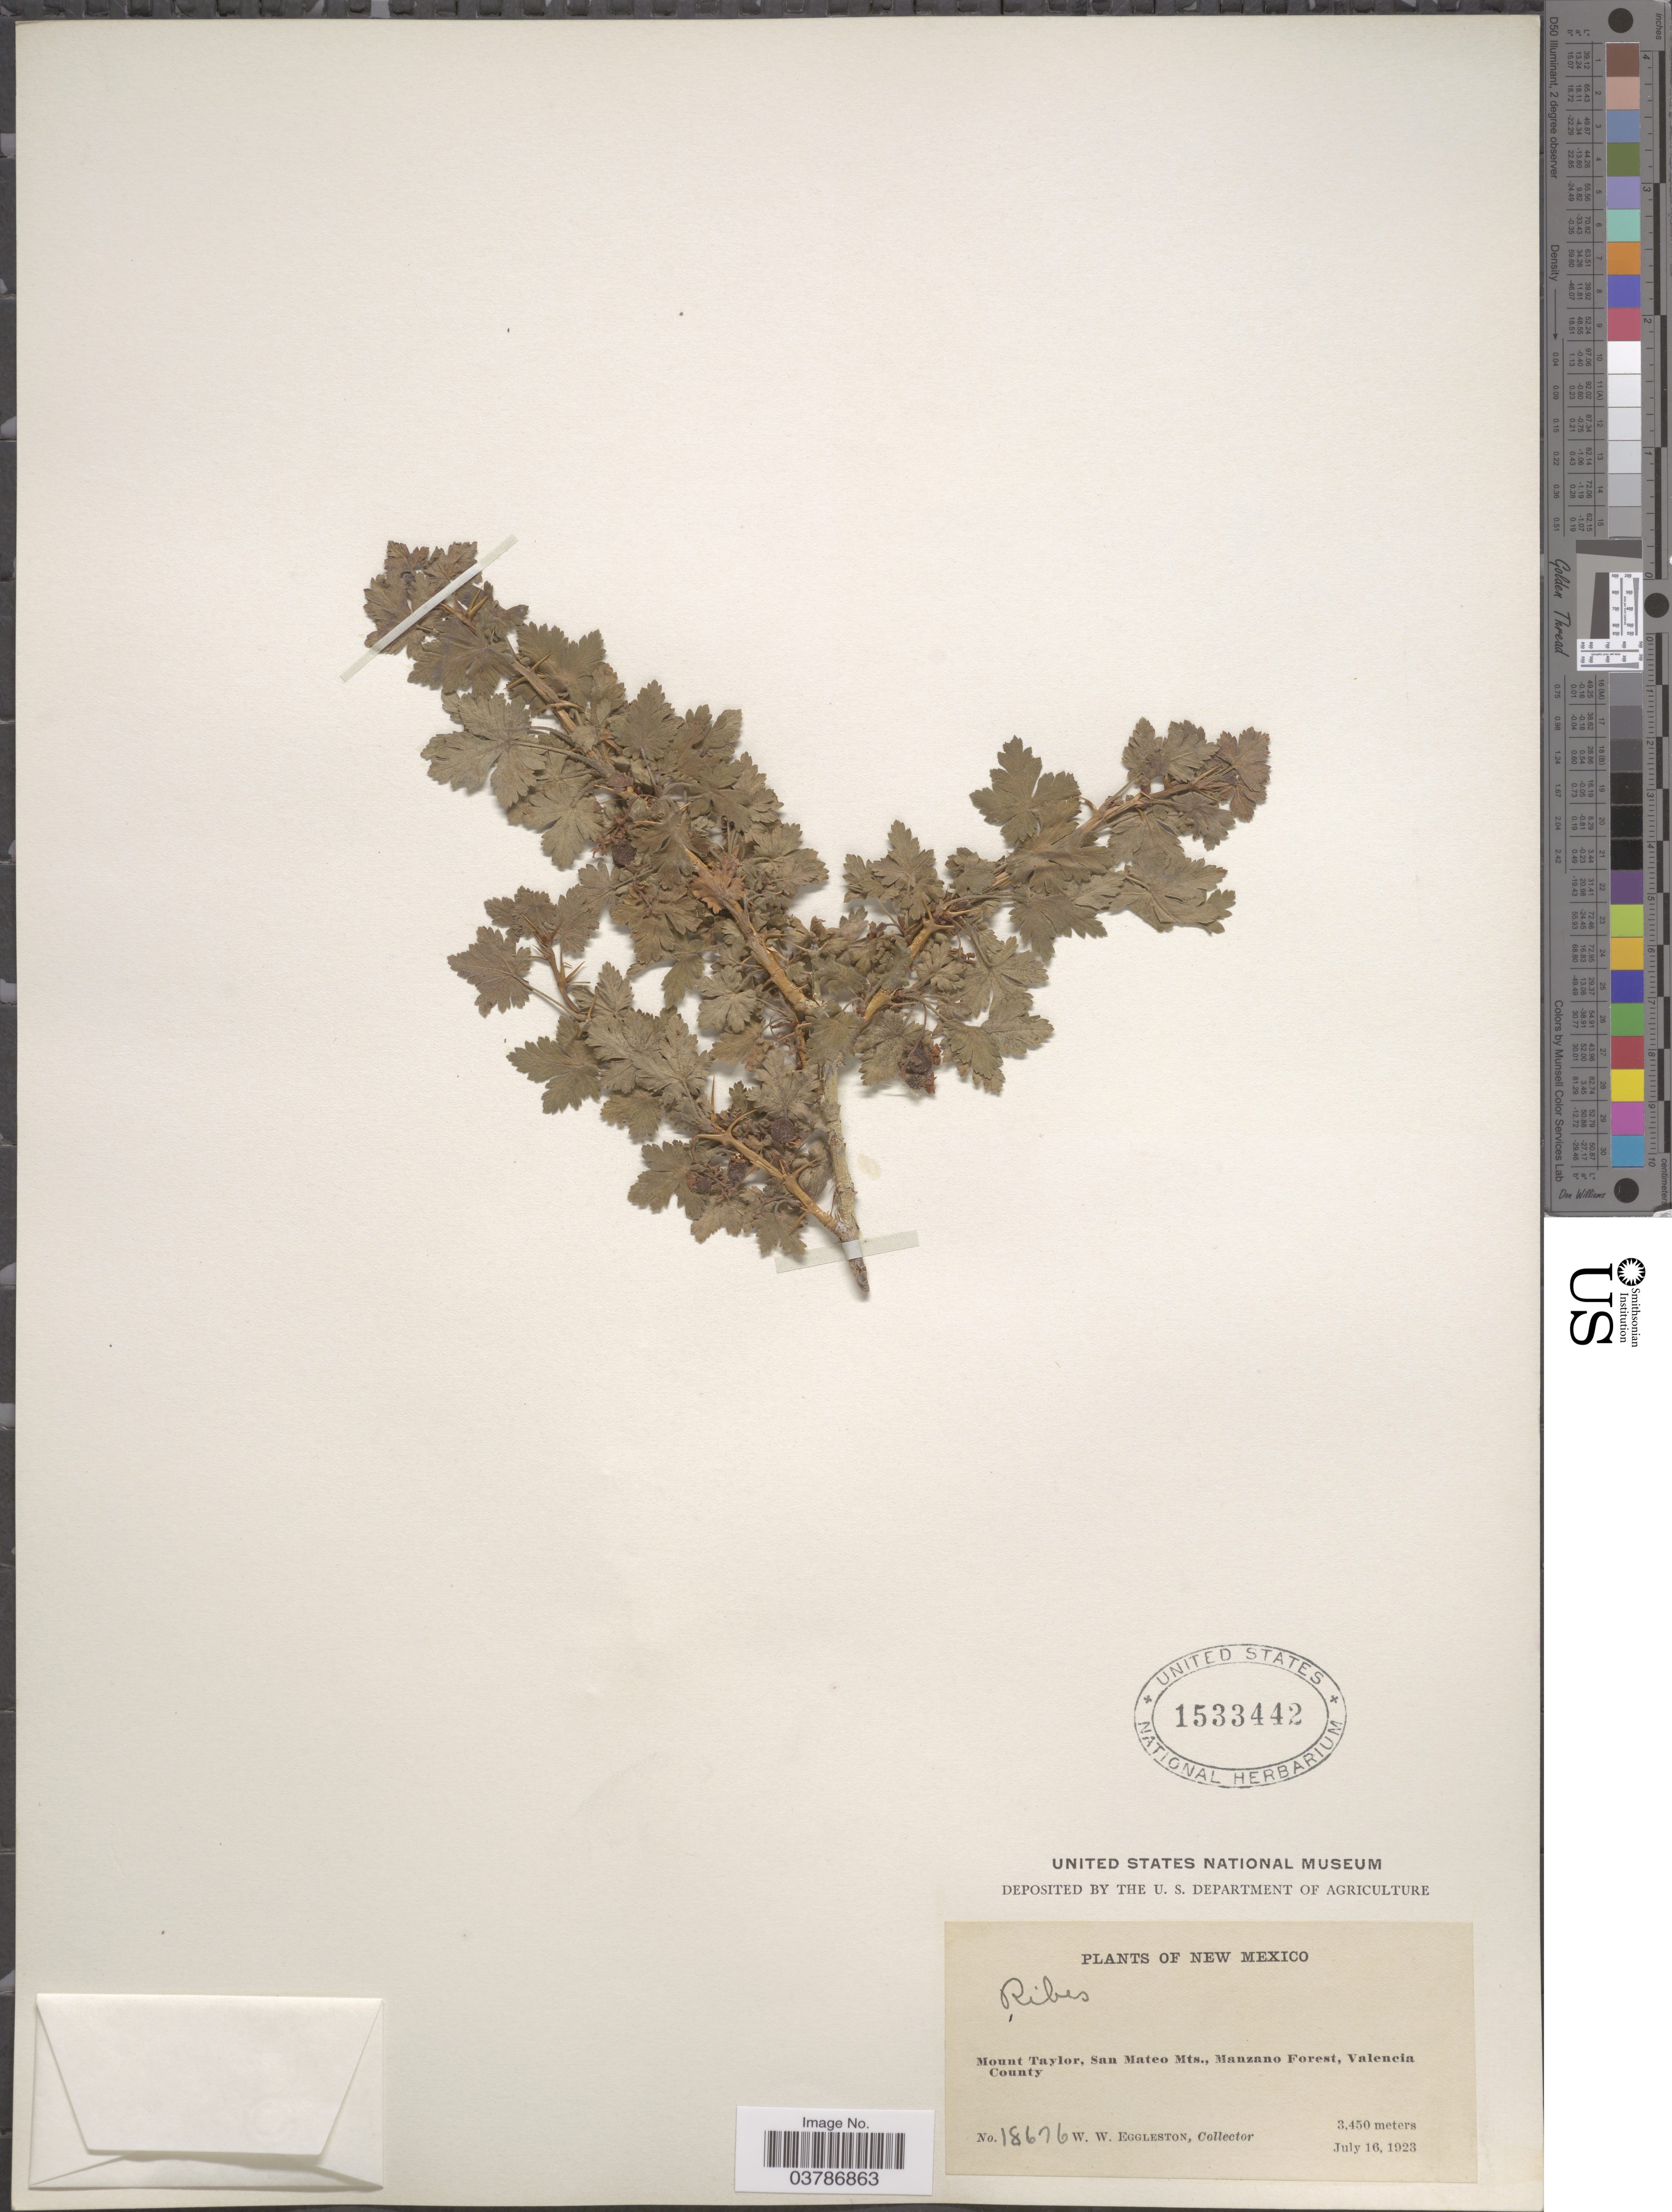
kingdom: Plantae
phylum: Tracheophyta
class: Magnoliopsida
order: Saxifragales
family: Grossulariaceae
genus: Ribes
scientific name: Ribes montigenum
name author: McClatchie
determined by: Sinnott, Q. P.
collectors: W. W. Eggleston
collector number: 18676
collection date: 1923-07-16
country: United States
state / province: New Mexico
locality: Mount Taylor, San Mateo Mts., Manzano Forest, Valencia County.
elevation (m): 3450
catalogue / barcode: US 1533442